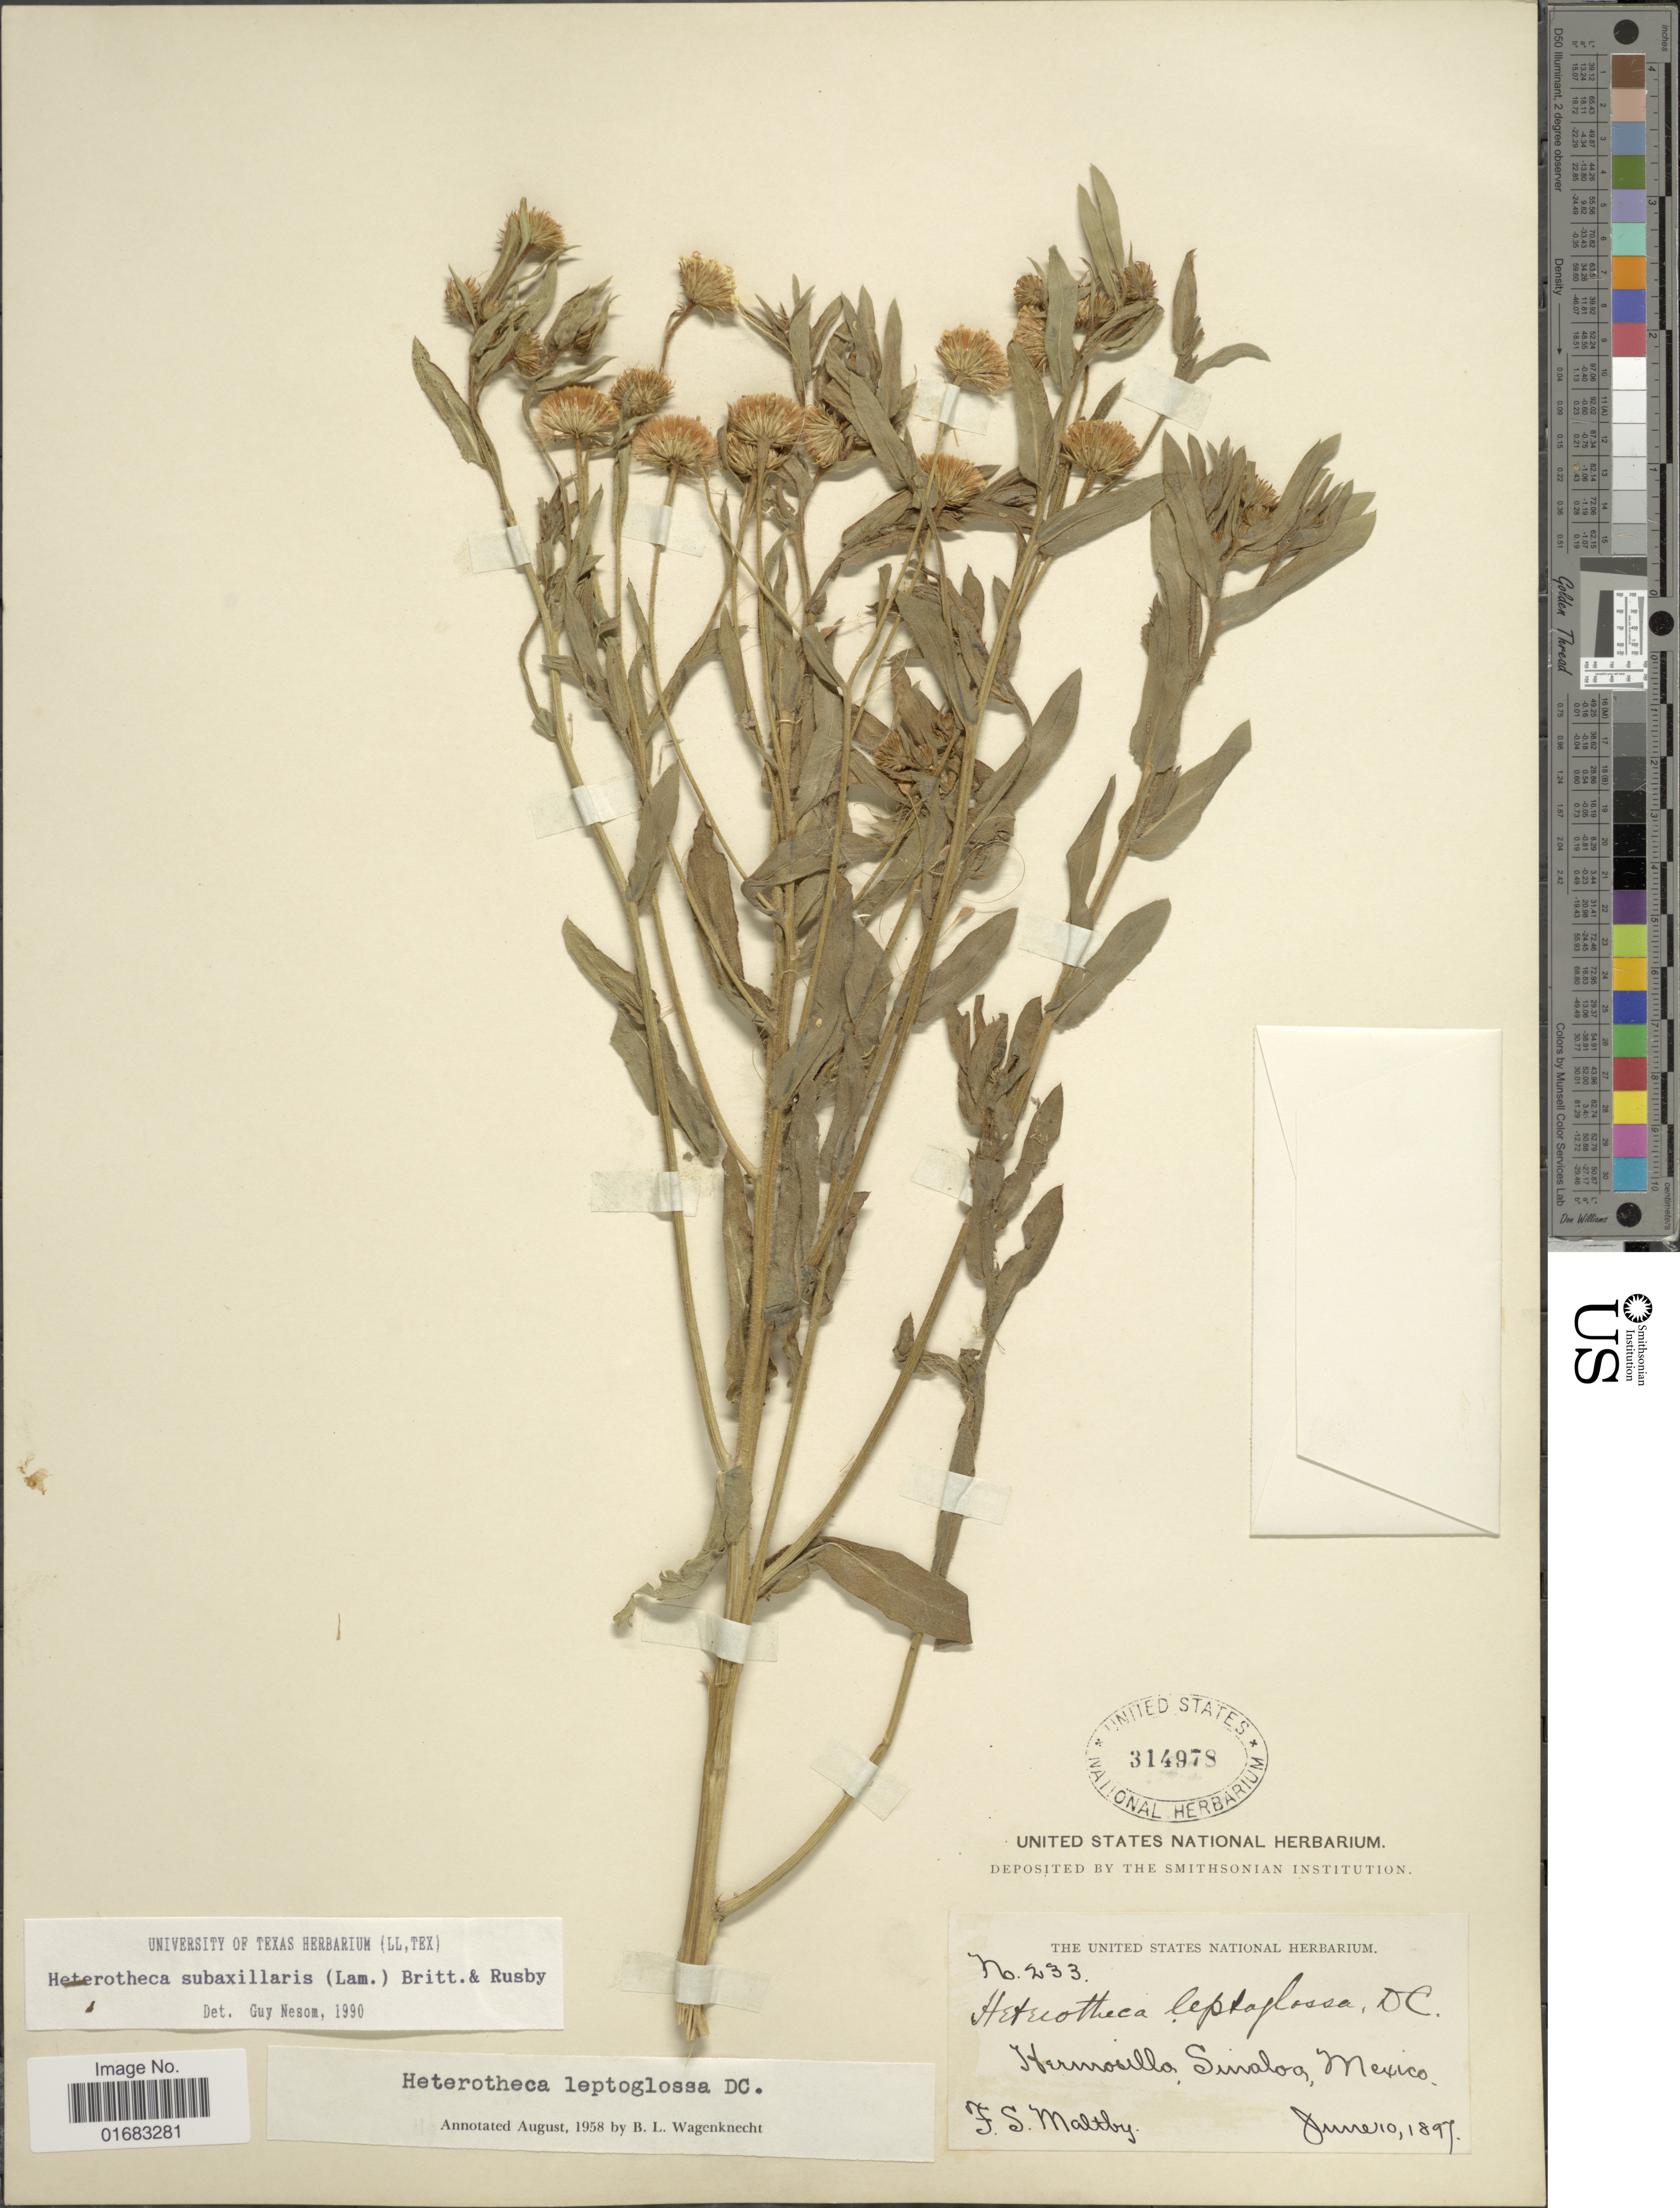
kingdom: Plantae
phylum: Tracheophyta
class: Magnoliopsida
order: Asterales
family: Asteraceae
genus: Heterotheca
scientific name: Heterotheca subaxillaris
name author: (Lam.) Britton & Rusby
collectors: F. S. Maltby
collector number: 233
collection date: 1897-01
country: Mexico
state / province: Sinaloa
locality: Hermosillo, Sinaloa, Mexico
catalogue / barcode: US 314978